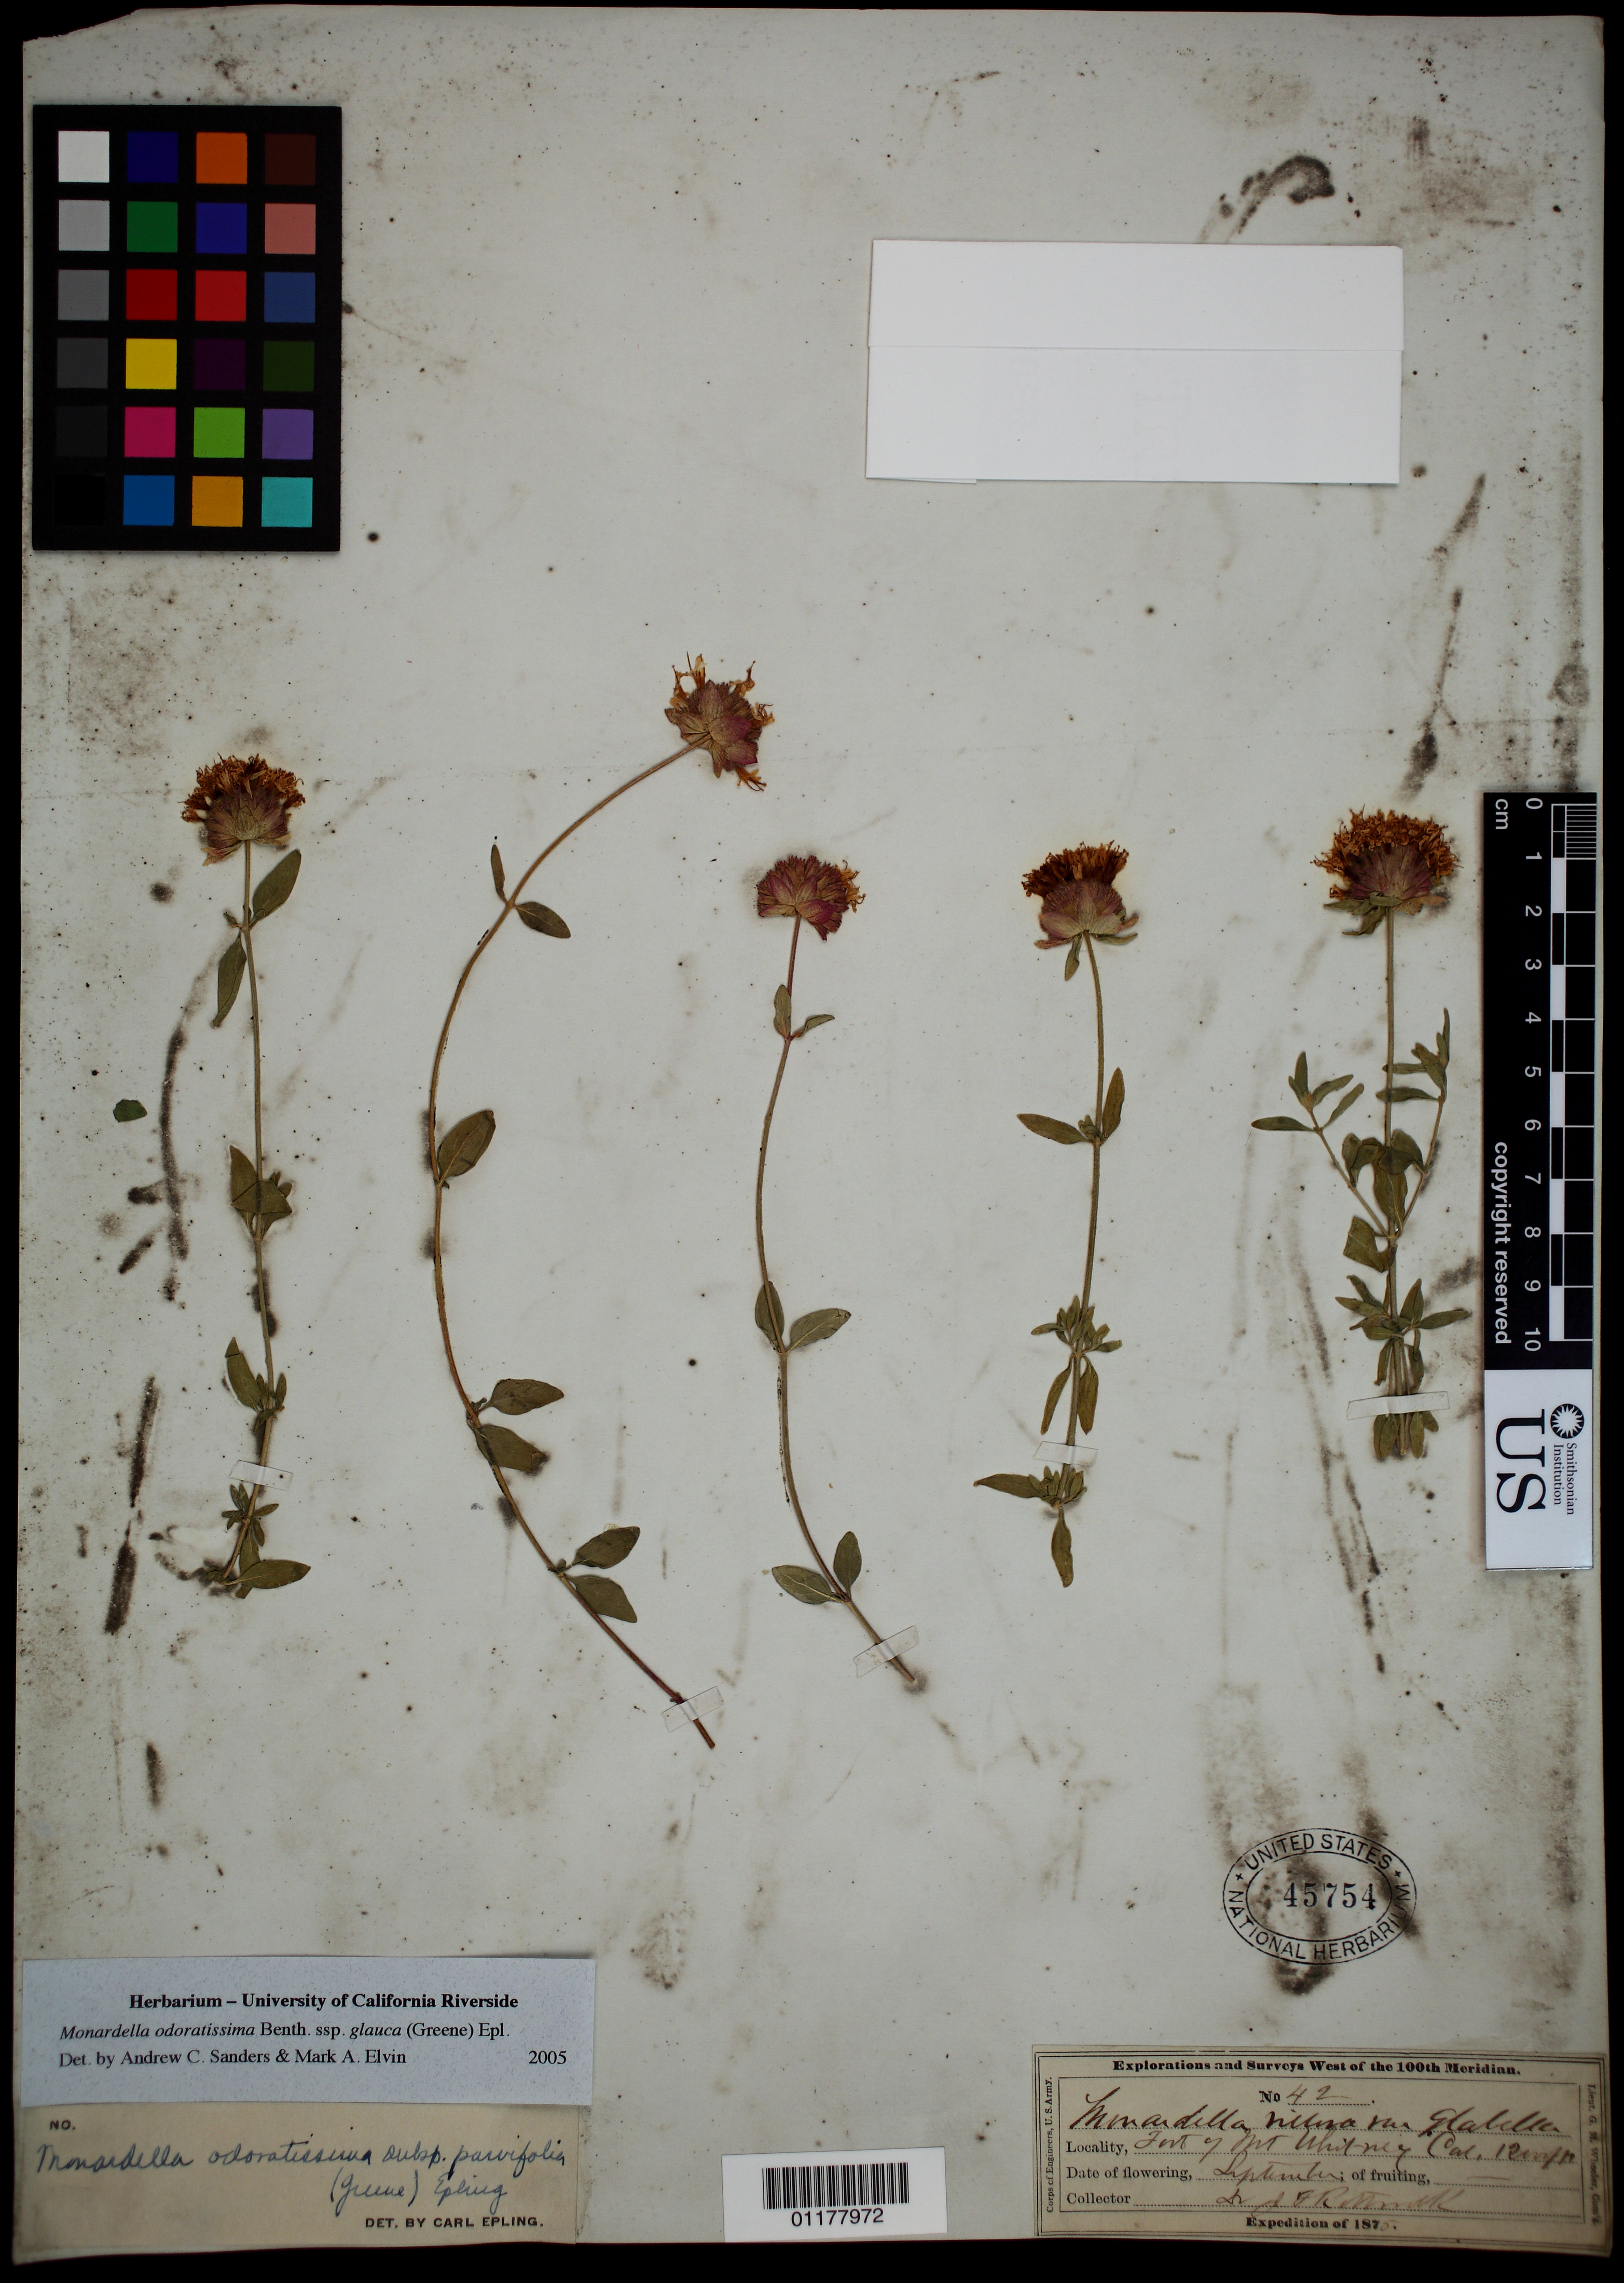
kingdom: Plantae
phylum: Tracheophyta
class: Magnoliopsida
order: Lamiales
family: Lamiaceae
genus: Monardella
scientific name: Monardella odoratissima subsp. glauca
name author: (Greene) Epling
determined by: Sanders, A. C.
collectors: J. T. Rothrock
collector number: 42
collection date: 1875-09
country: United States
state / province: California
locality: Foot of Mt. Whitney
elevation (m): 3658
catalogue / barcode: US 45754